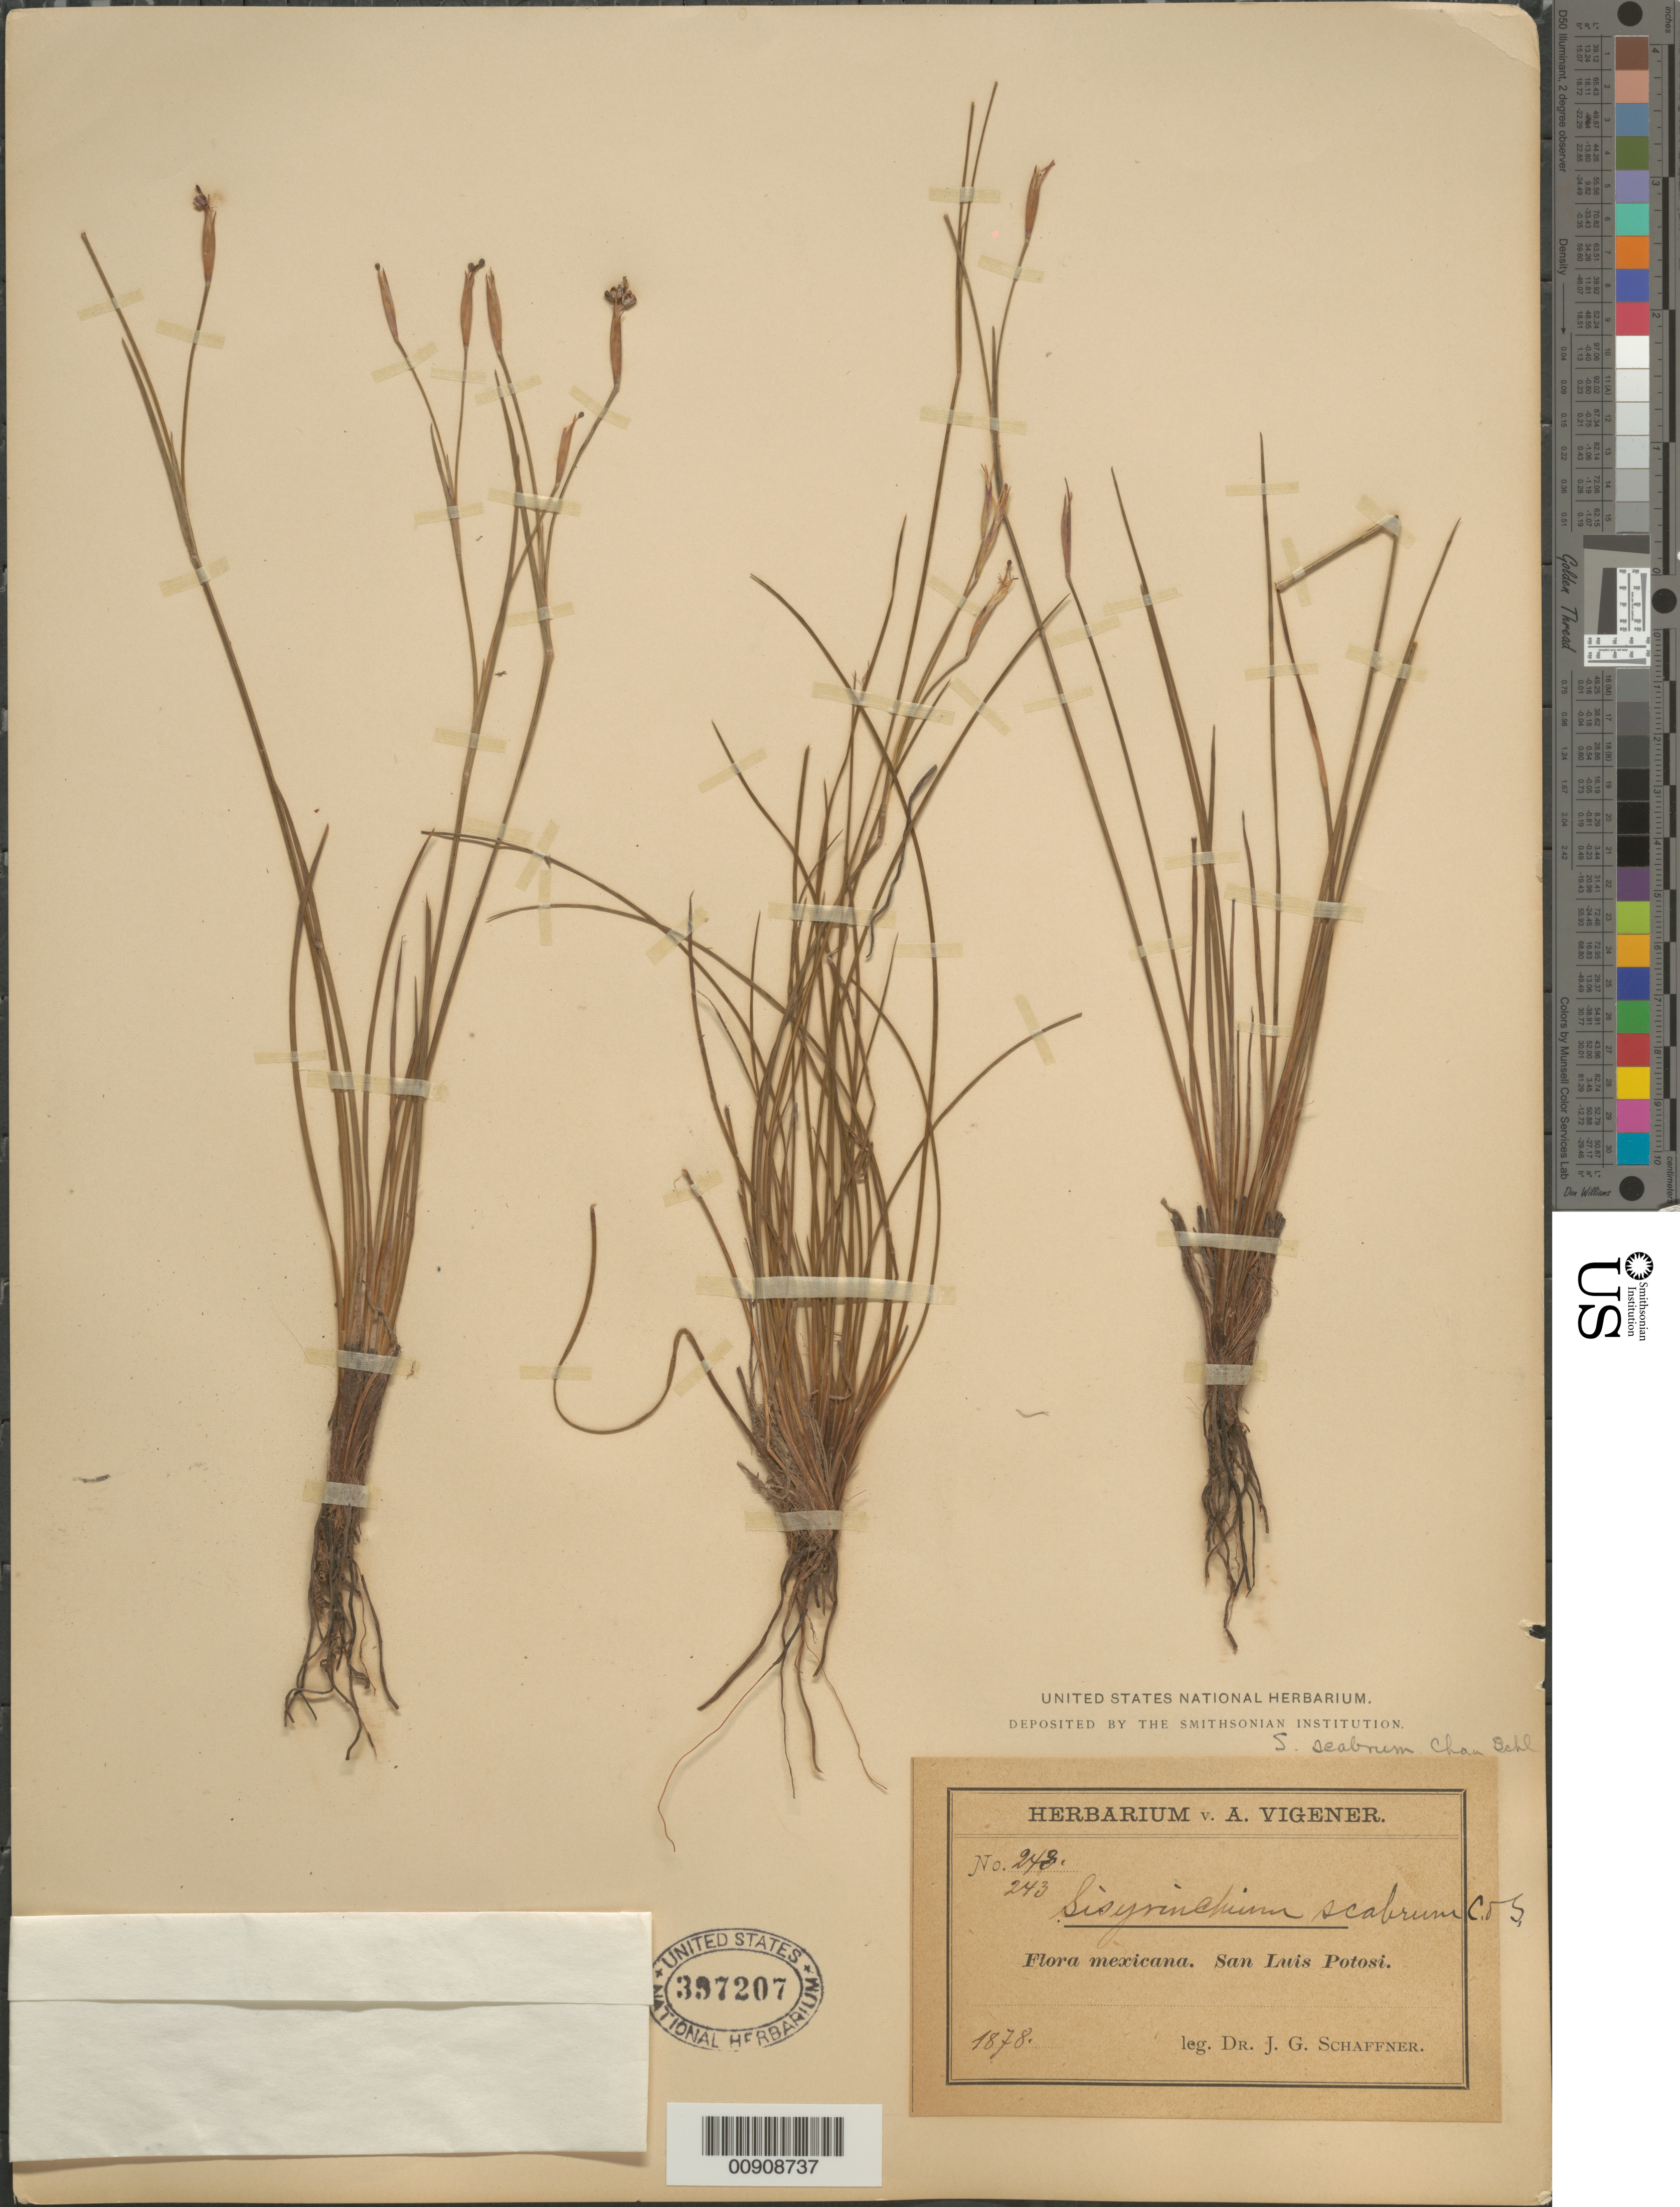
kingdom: Plantae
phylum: Tracheophyta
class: Liliopsida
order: Asparagales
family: Iridaceae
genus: Sisyrinchium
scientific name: Sisyrinchium scabrum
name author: Schltdl. & Cham.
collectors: J. G. Schaffner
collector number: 243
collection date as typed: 1878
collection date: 1878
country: Mexico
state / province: San Luis Potosí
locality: San Luis Potosí.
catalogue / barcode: US 337207